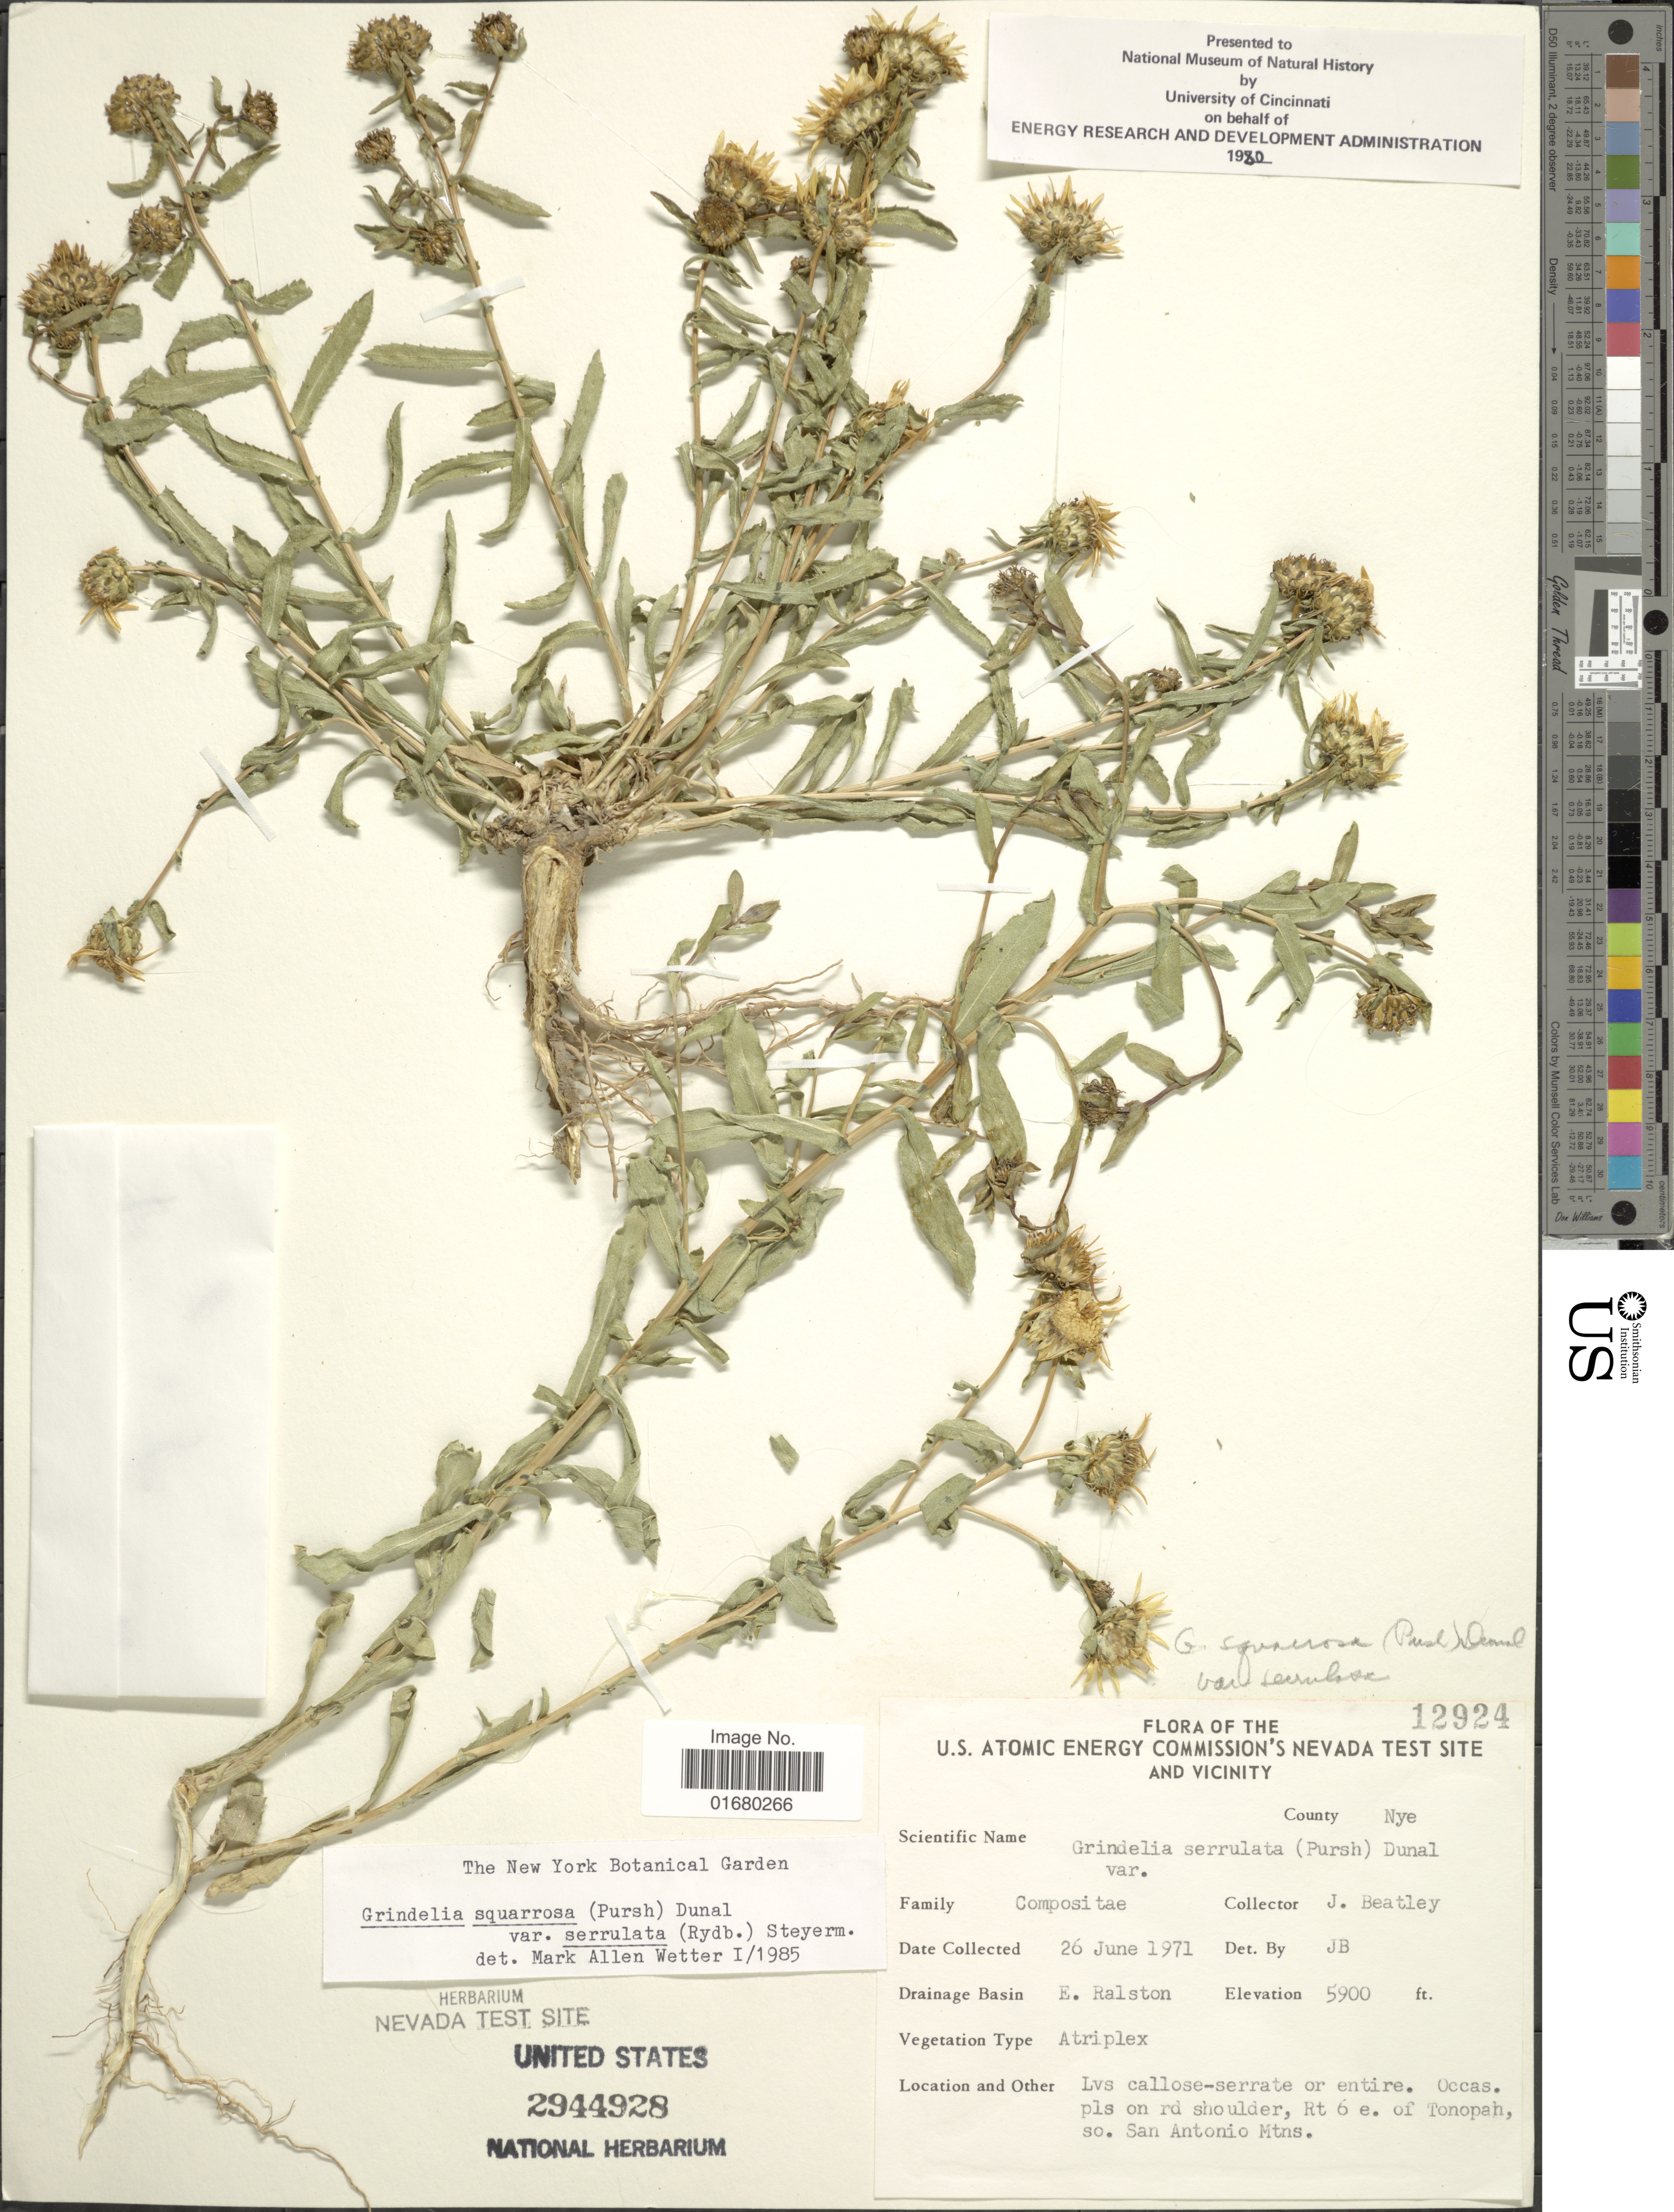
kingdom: Plantae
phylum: Tracheophyta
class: Magnoliopsida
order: Asterales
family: Asteraceae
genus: Grindelia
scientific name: Grindelia squarrosa var. serrulata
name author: (Rydb.) Steyerm.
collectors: J. C. Beatley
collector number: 12924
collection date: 1971-06-26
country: United States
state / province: Nevada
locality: U.S. Atomic Energy Commission's Nevada test site and Vicinity, Drainage Basin: E. Ralston, pls on rd shoulder, Rt 6 e. of Tonopah, so. San Antonio Mtns., County: Nye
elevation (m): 1798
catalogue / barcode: US 2944928